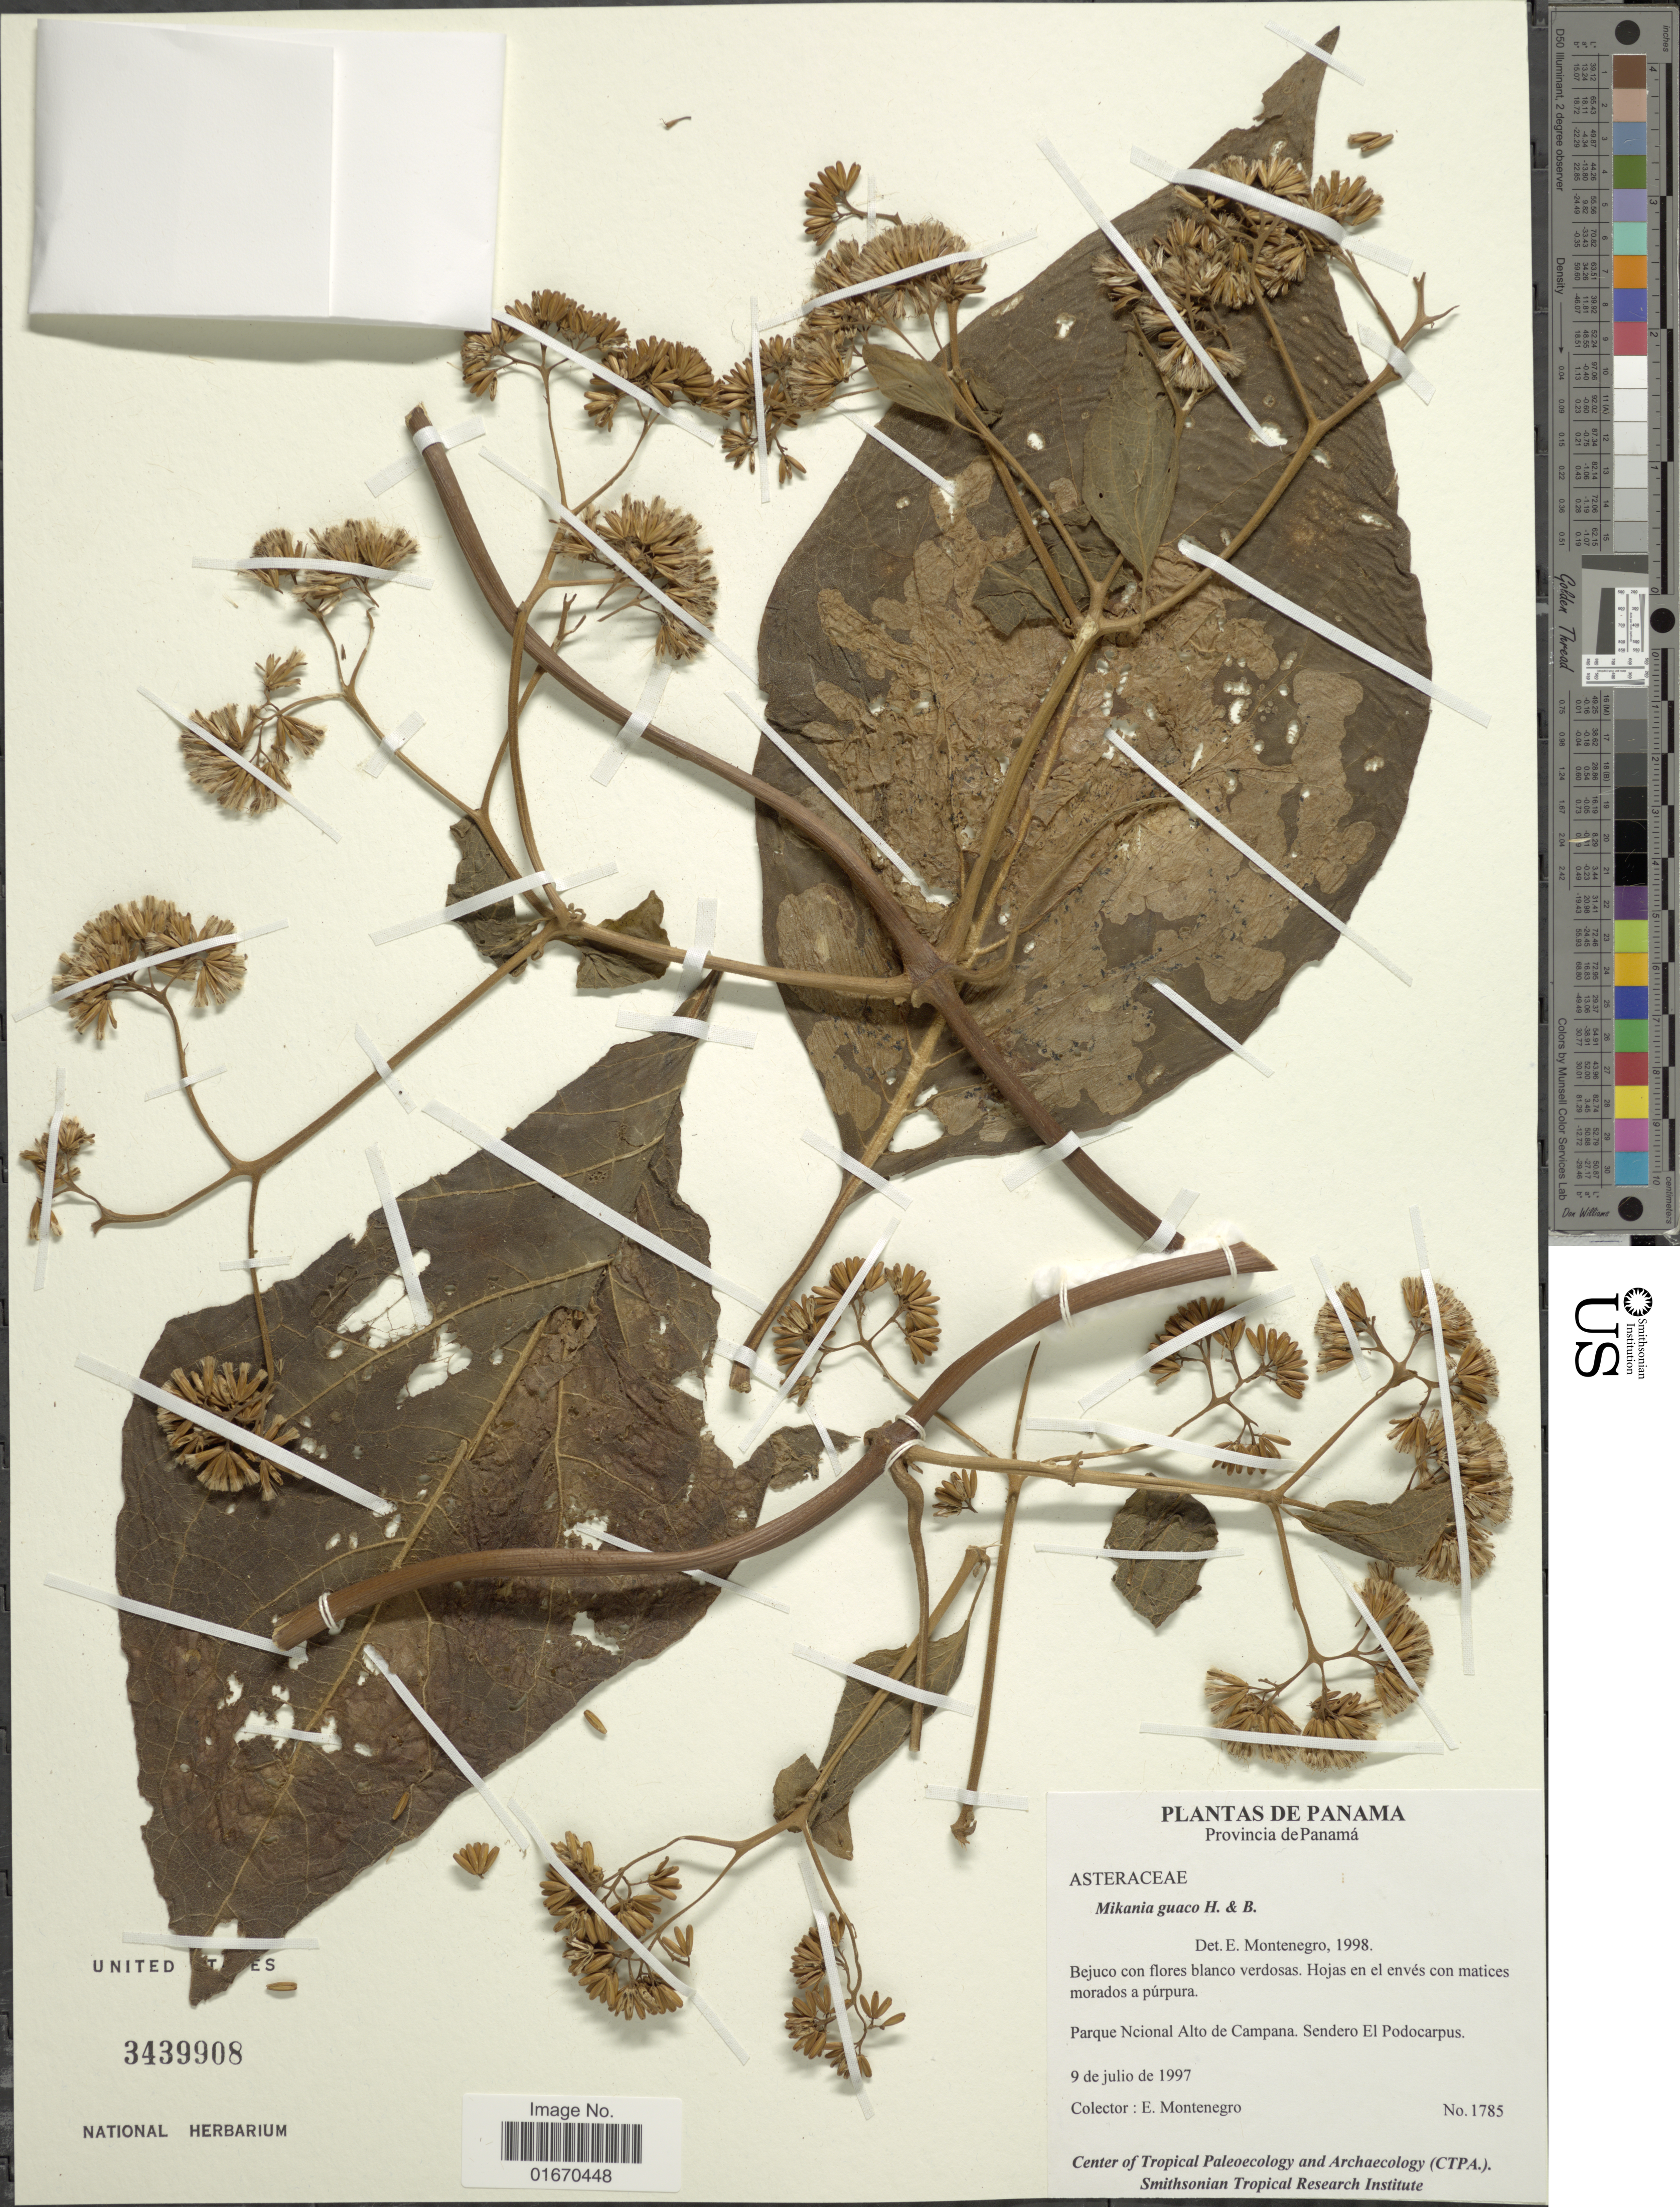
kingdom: Plantae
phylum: Tracheophyta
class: Magnoliopsida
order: Asterales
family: Asteraceae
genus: Mikania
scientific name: Mikania guaco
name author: Humb. & Bonpl.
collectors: E. Montenegro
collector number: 1785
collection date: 1997-07-09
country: Panama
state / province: Panamá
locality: Parque Ncional Alto de Campana, Sendero El Podocarpus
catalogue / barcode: US 3439908